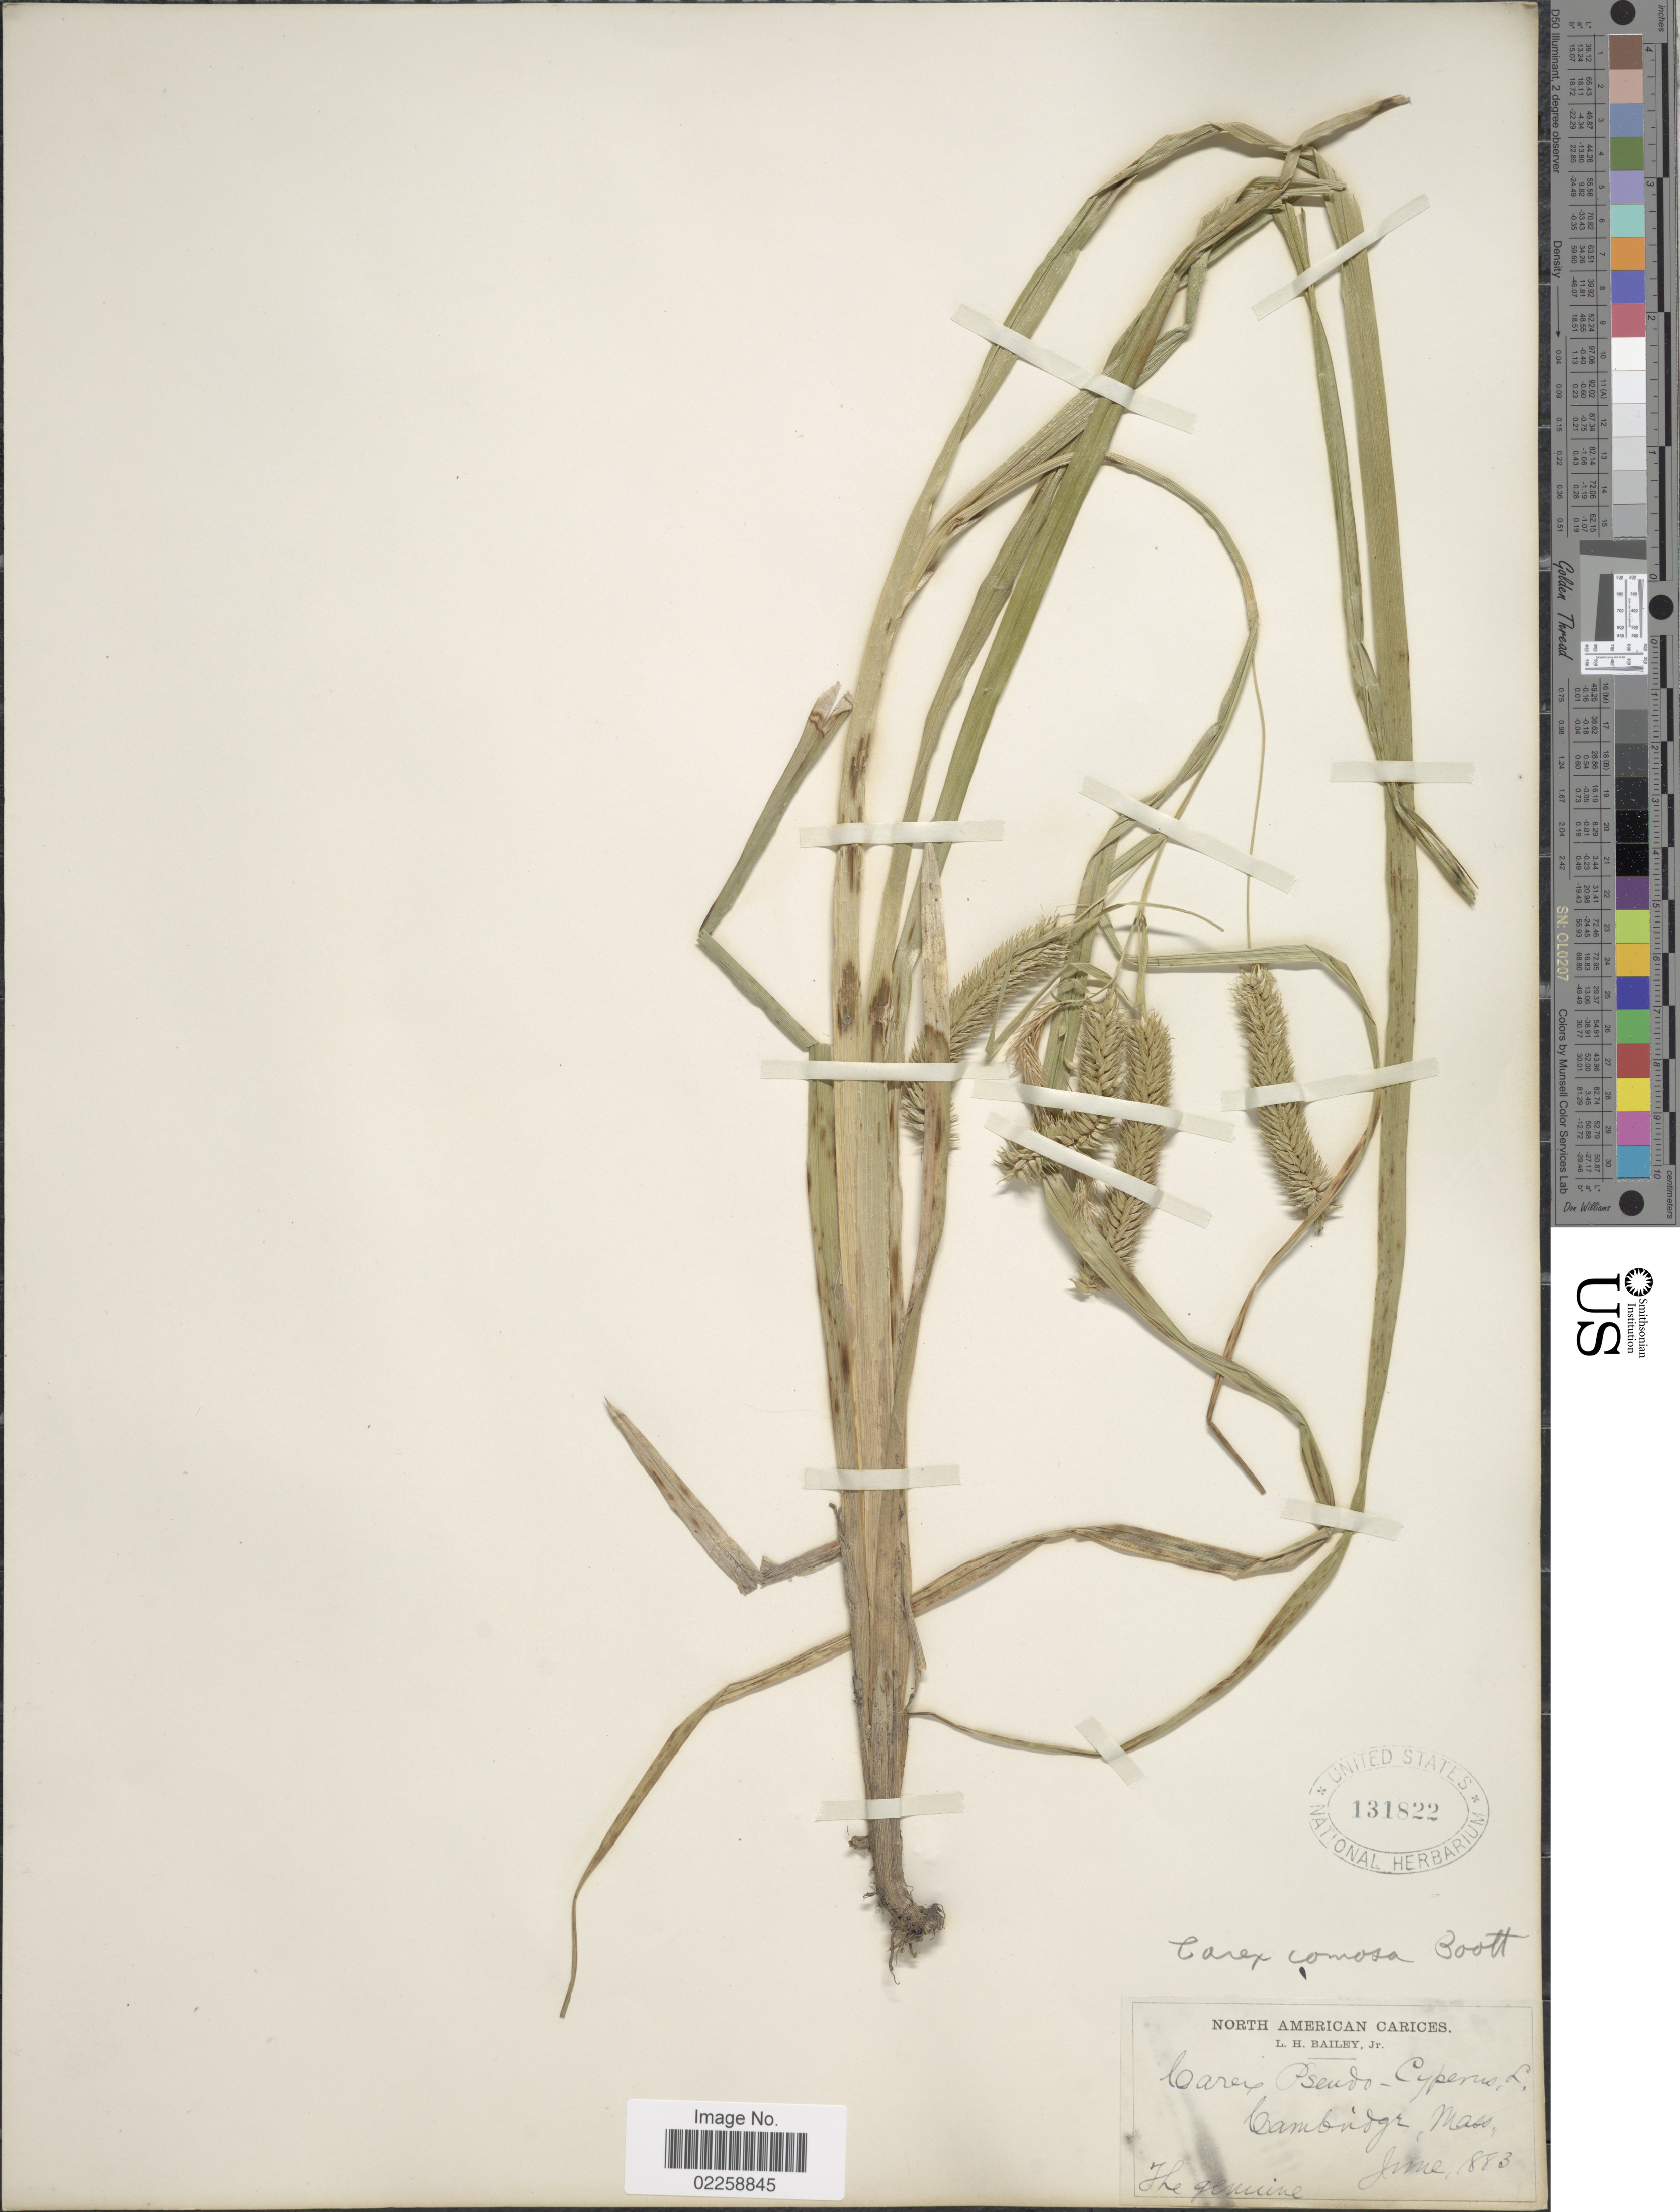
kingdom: Plantae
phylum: Tracheophyta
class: Liliopsida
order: Poales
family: Cyperaceae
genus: Carex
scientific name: Carex comosa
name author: Boott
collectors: L. H. Bailey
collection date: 1883-06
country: United States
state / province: Massachusetts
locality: Cambridge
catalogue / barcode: US 131822